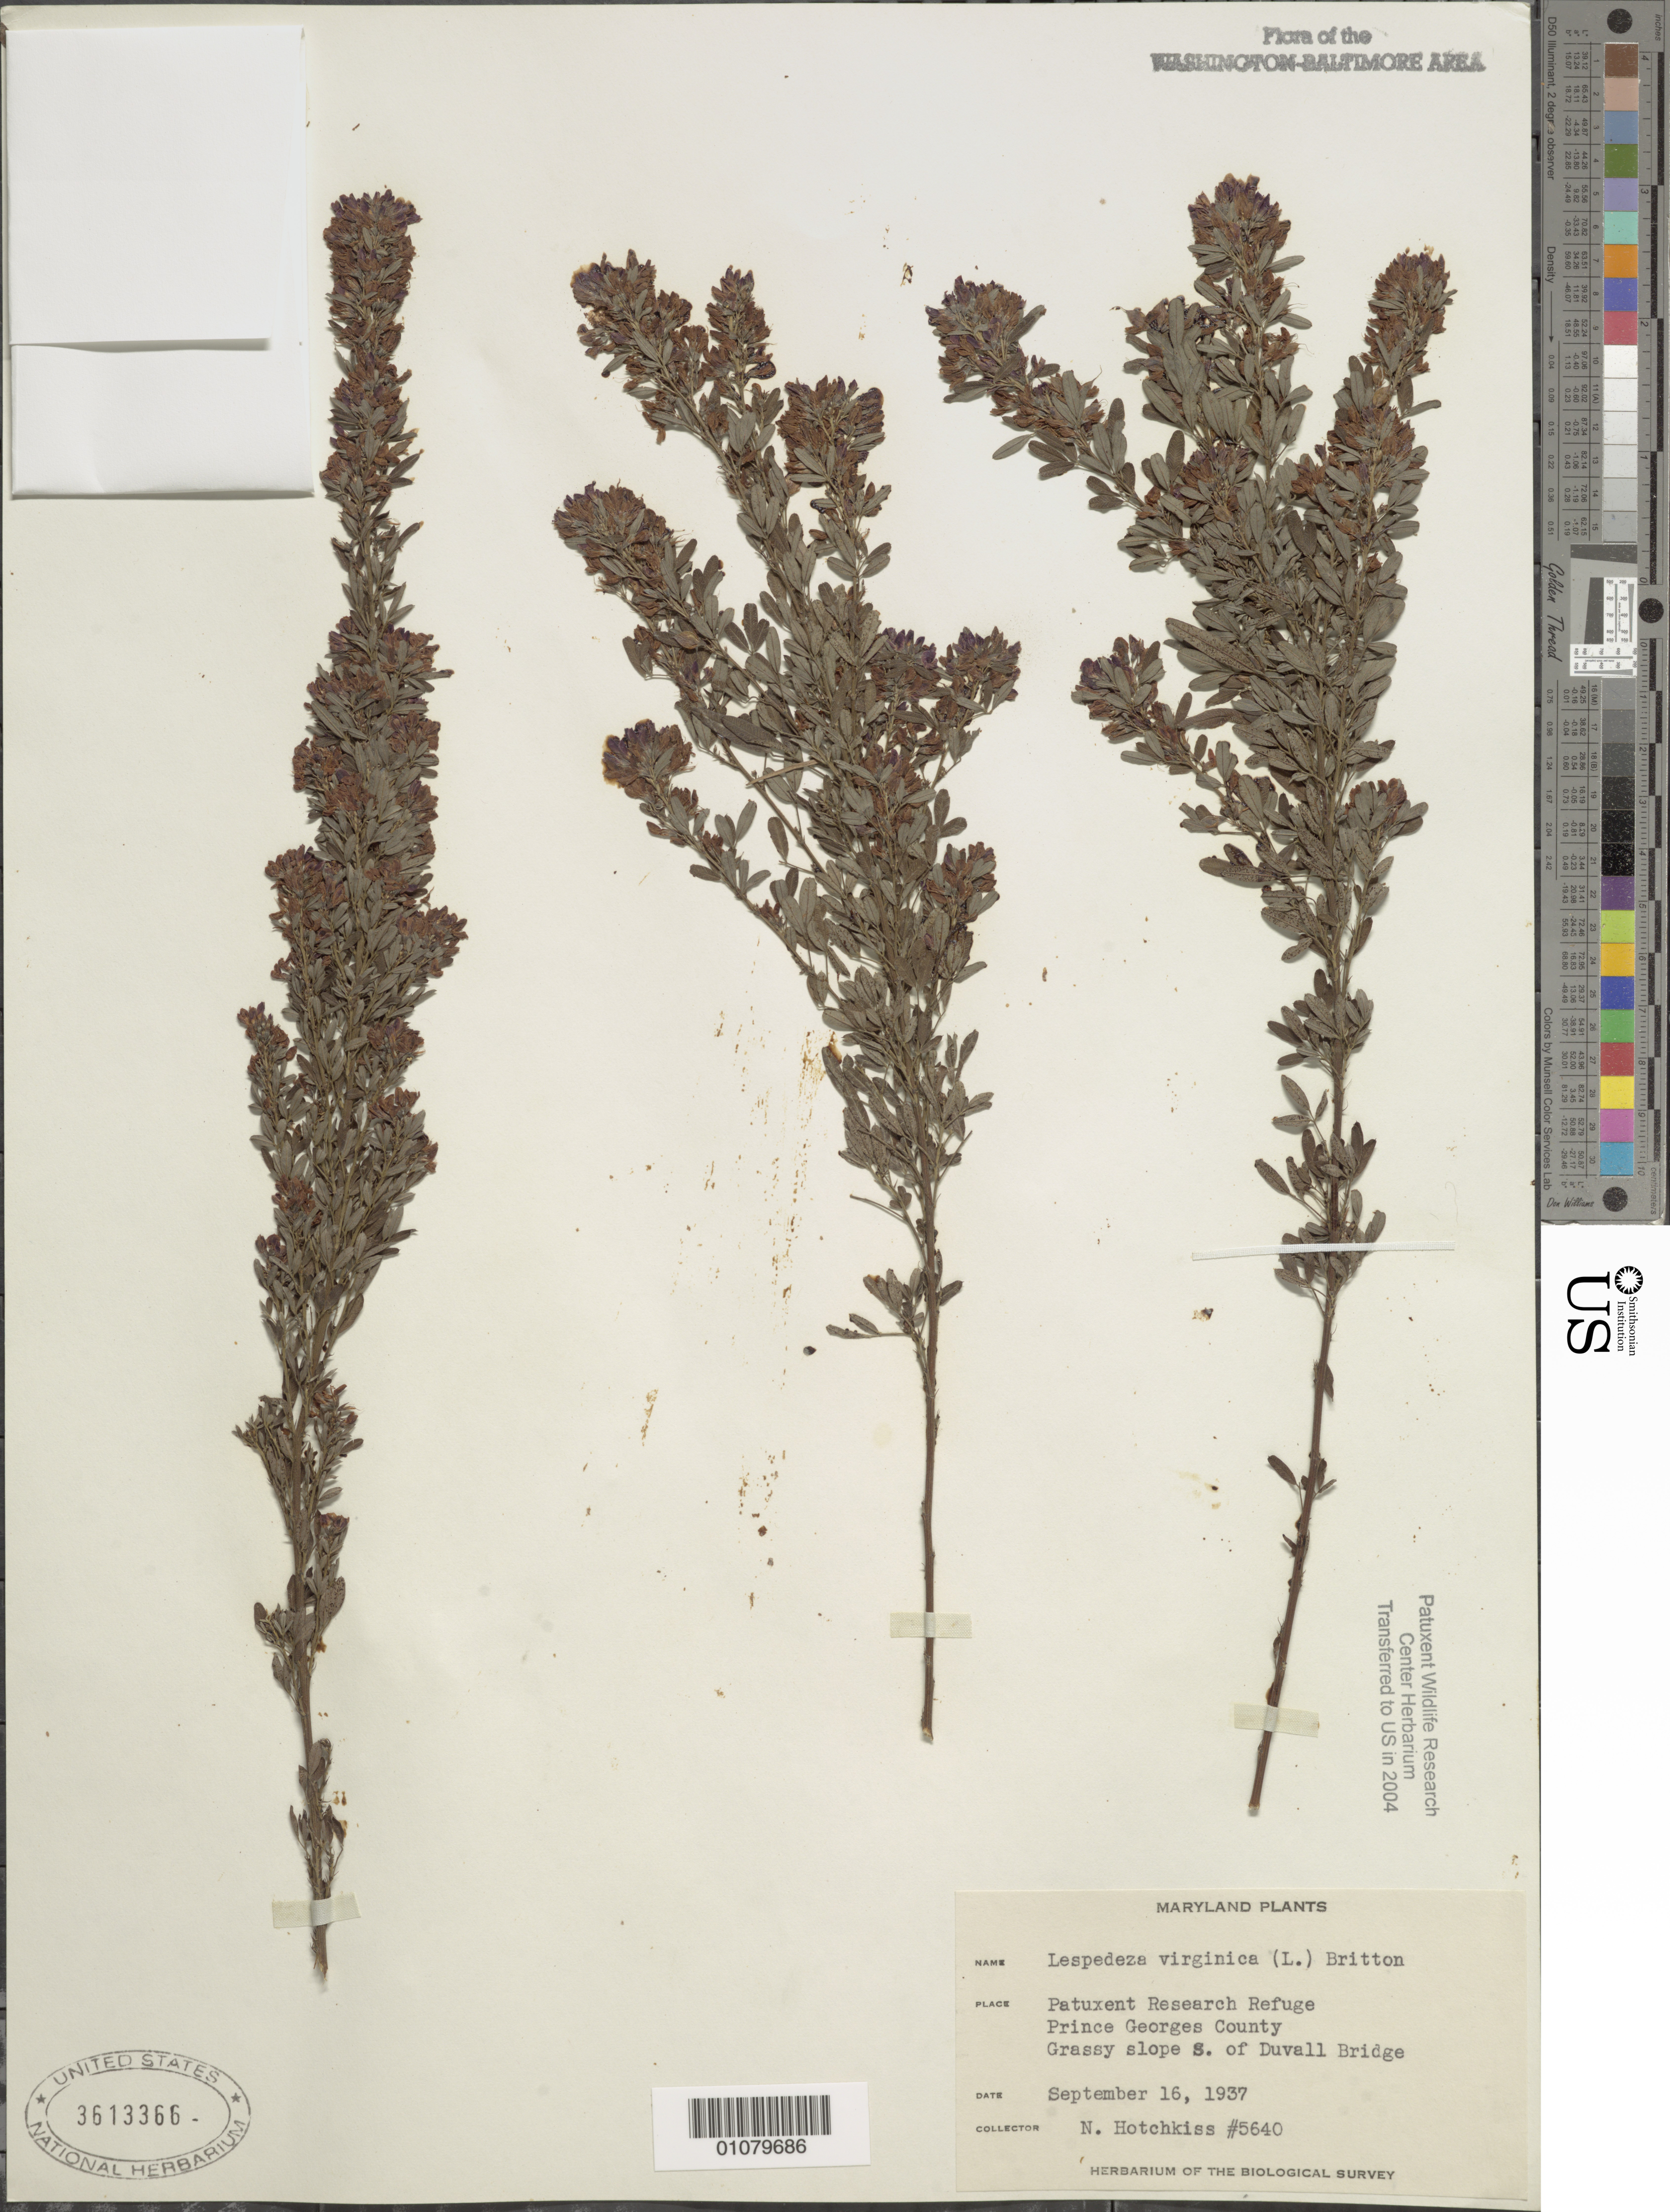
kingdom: Plantae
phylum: Tracheophyta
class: Magnoliopsida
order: Fabales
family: Fabaceae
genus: Lespedeza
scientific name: Lespedeza virginica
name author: (L.) Britton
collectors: N. Hotchkiss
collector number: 5640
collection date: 1937-09-16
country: United States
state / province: Maryland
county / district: Prince George's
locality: Patuxent Wildlife Refuge. S. of Duvall Bridge.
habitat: Grassy slope.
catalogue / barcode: US 3613366